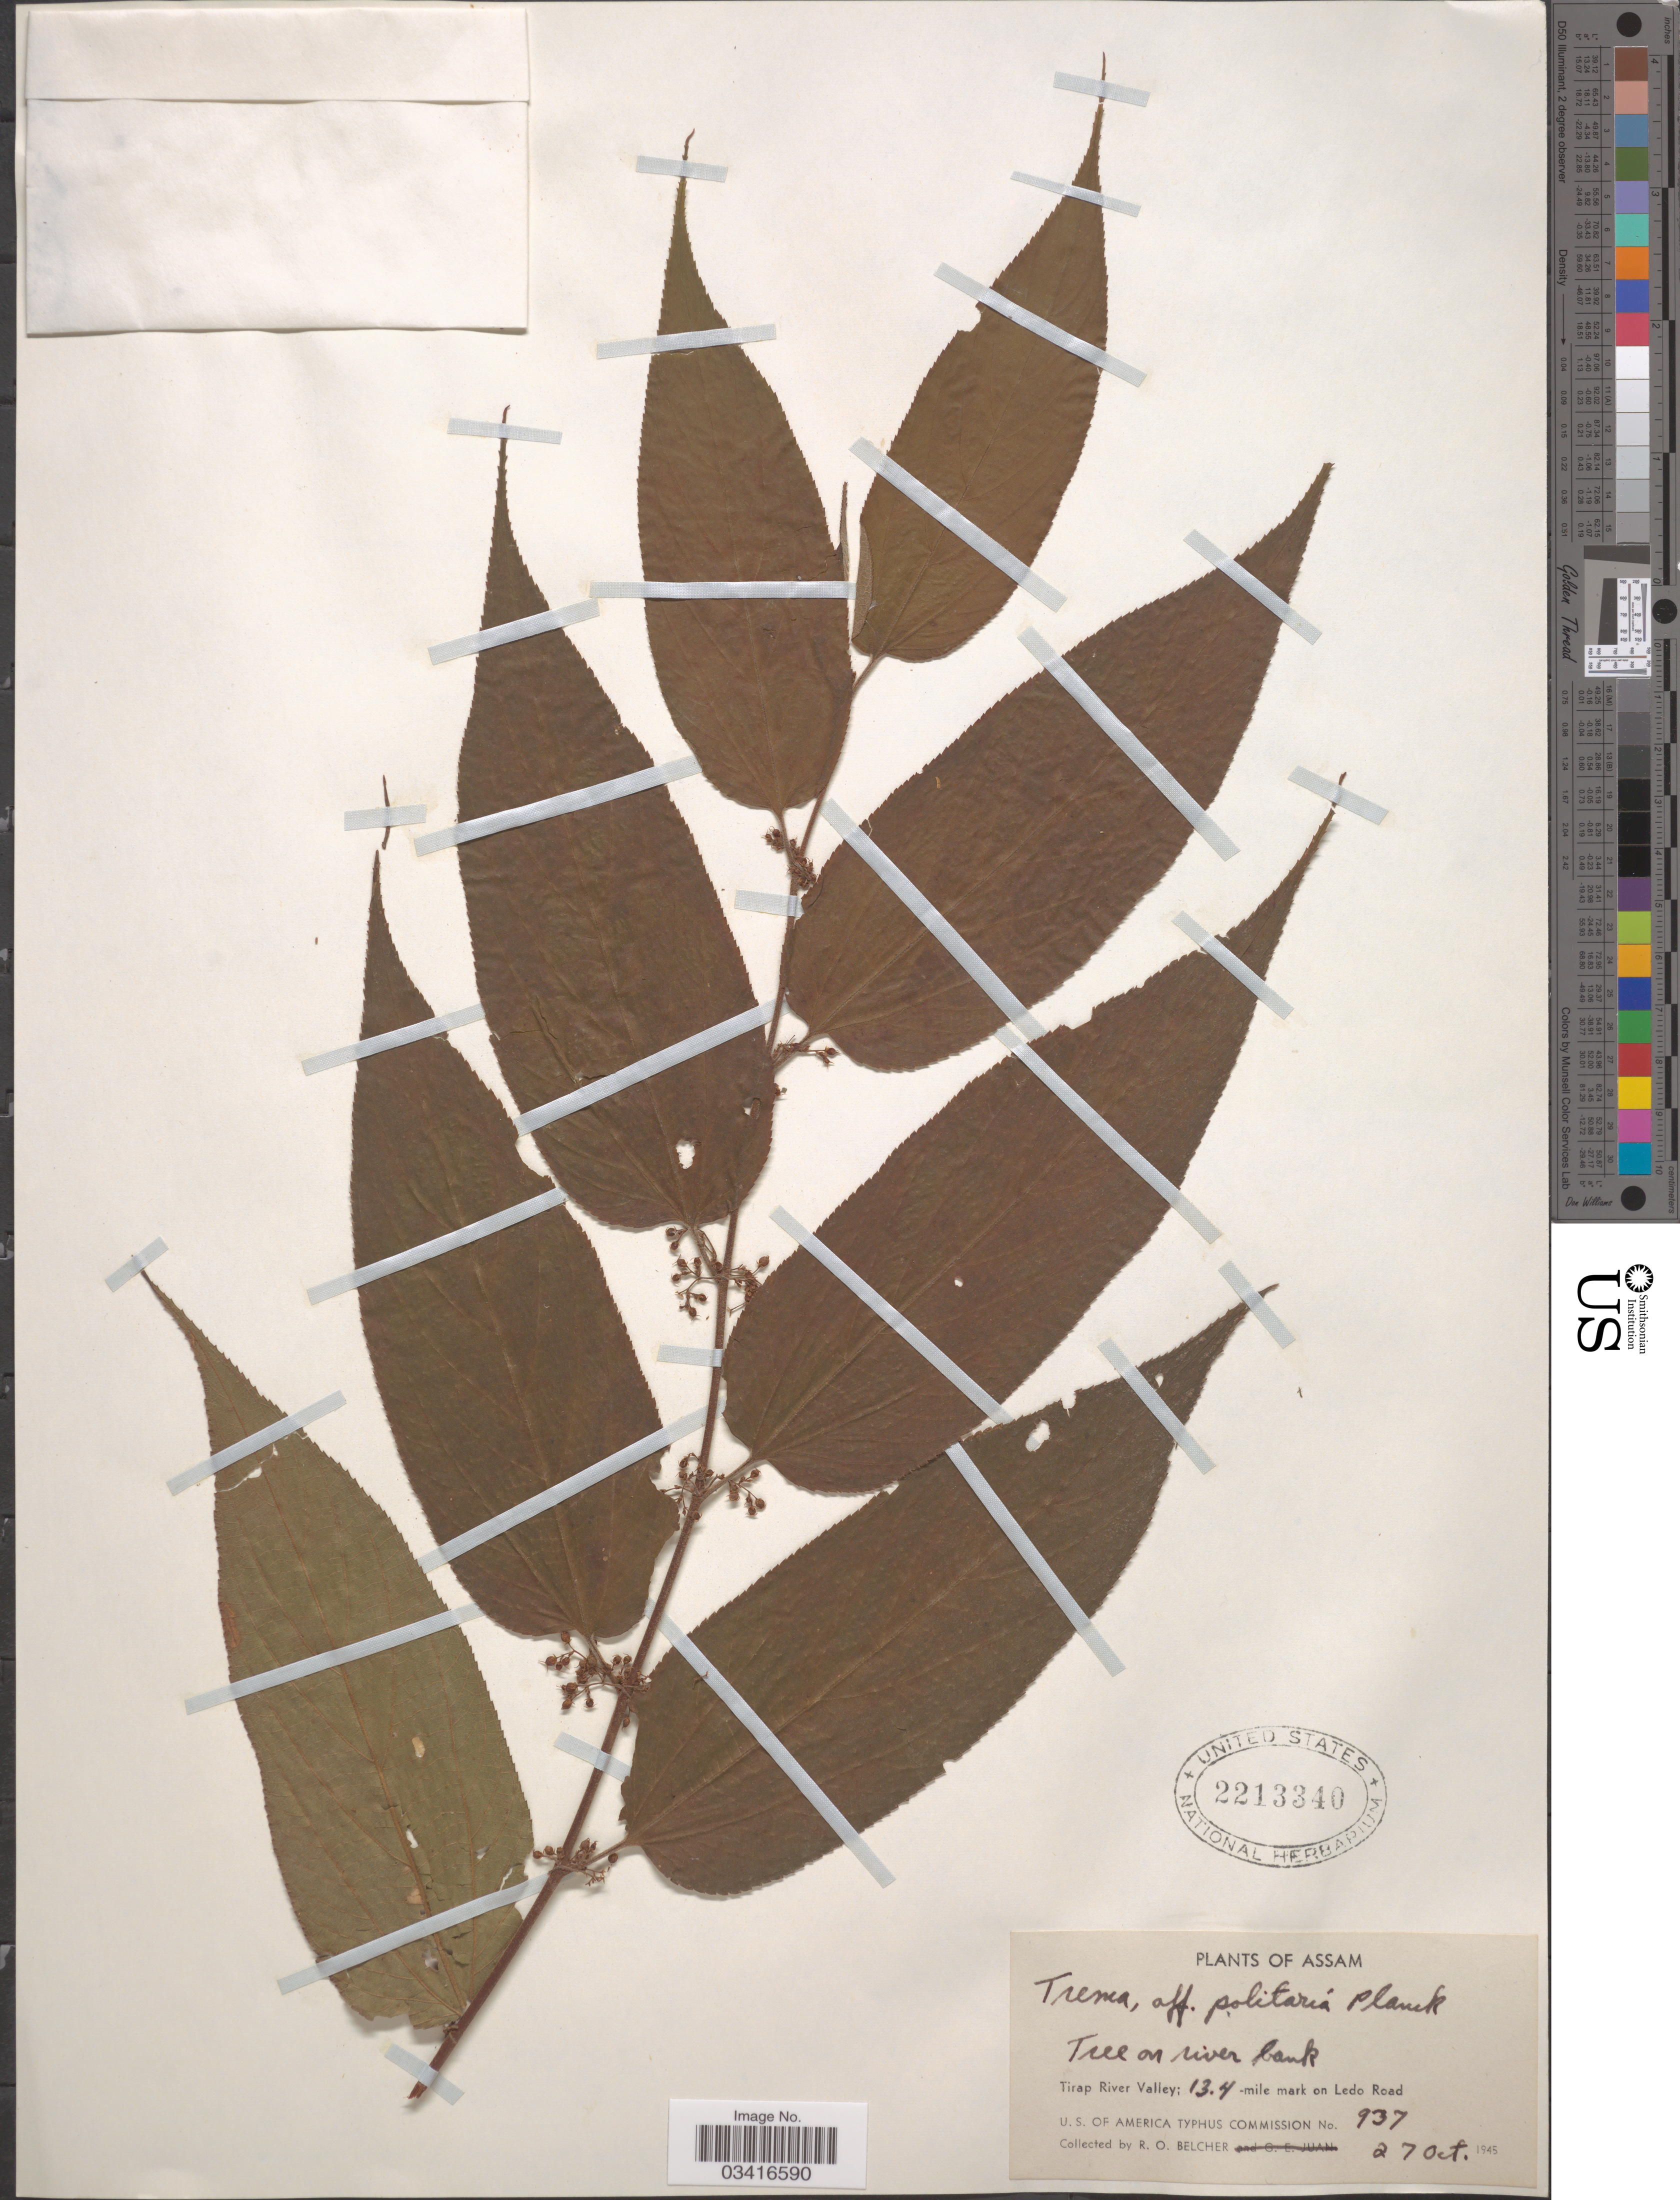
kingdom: Plantae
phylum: Tracheophyta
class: Magnoliopsida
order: Rosales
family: Cannabaceae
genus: Trema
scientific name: Trema politoria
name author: (Planch.) Blume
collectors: R. Belcher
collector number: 937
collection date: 1945-10-27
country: India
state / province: Assam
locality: Tree on river bank. Tirap River Valley; 13.4 -mile mark on Ledo Road.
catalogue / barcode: US 2213340